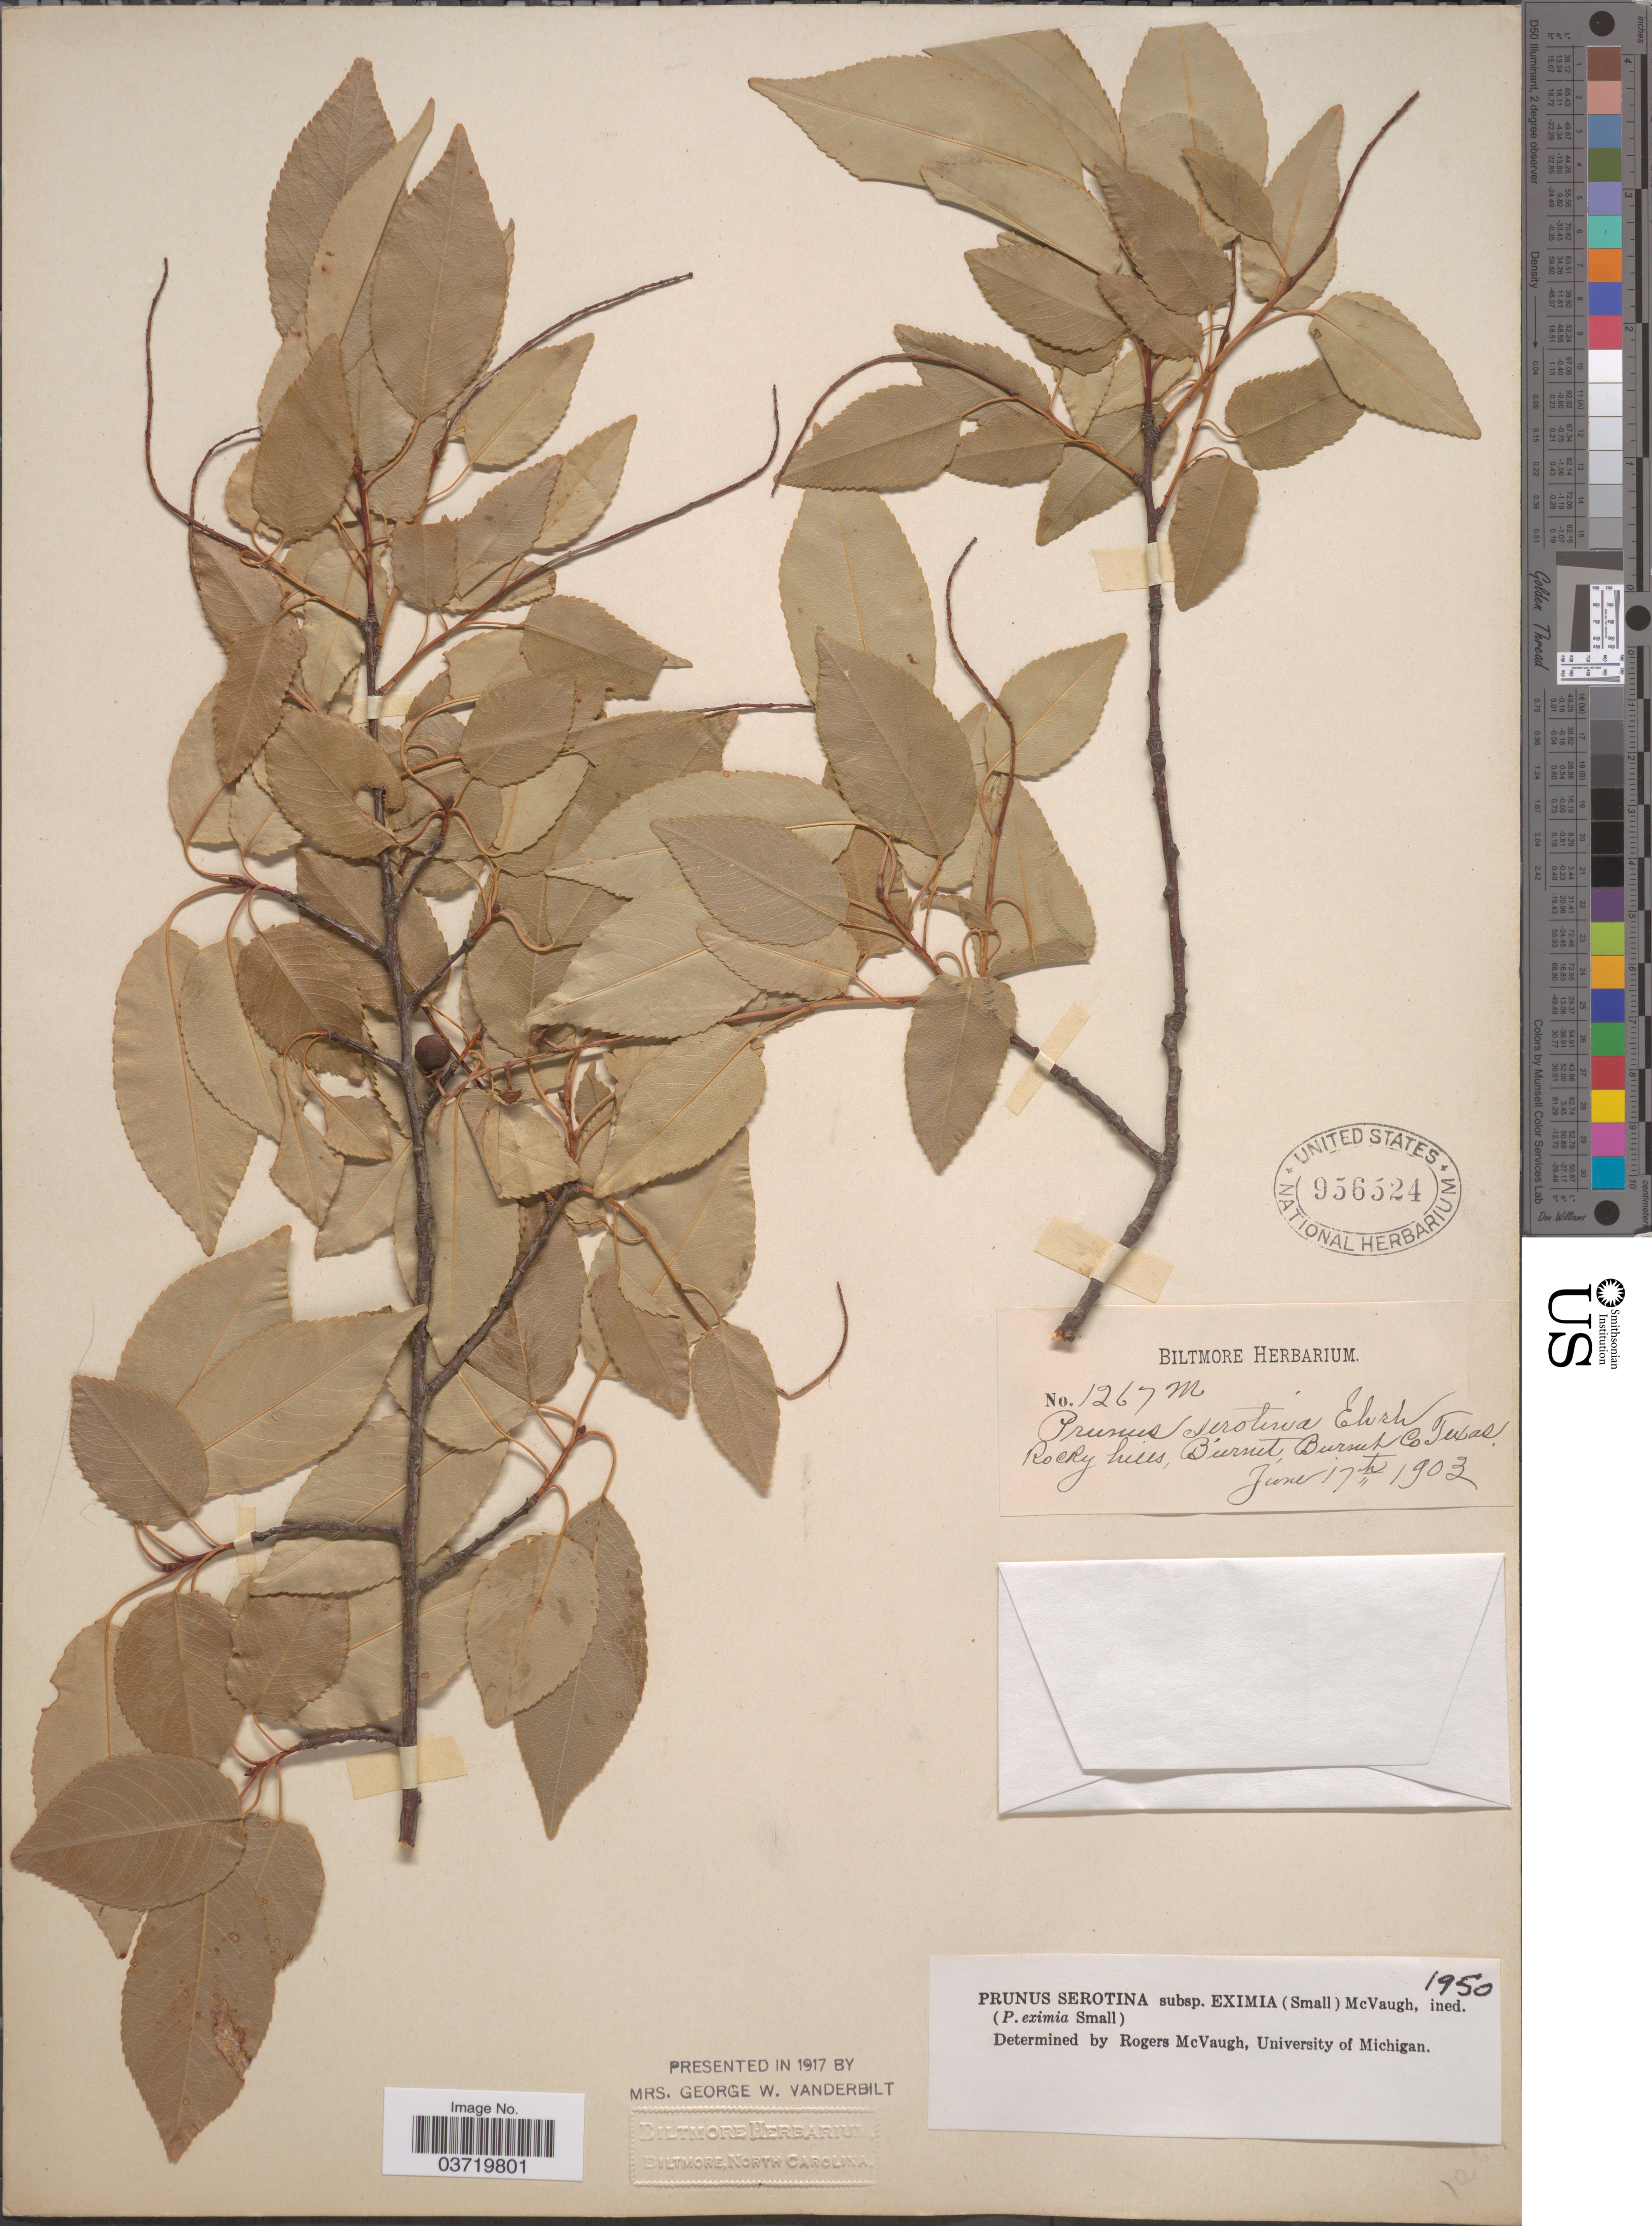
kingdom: Plantae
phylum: Tracheophyta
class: Magnoliopsida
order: Rosales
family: Rosaceae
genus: Prunus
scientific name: Prunus serotina var. serotina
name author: Ehrh.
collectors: ex herb. Biltmore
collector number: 1267M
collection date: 1903-06-17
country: United States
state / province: Texas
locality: Rocky hills, Burnet, Burnet Co.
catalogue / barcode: US 956524